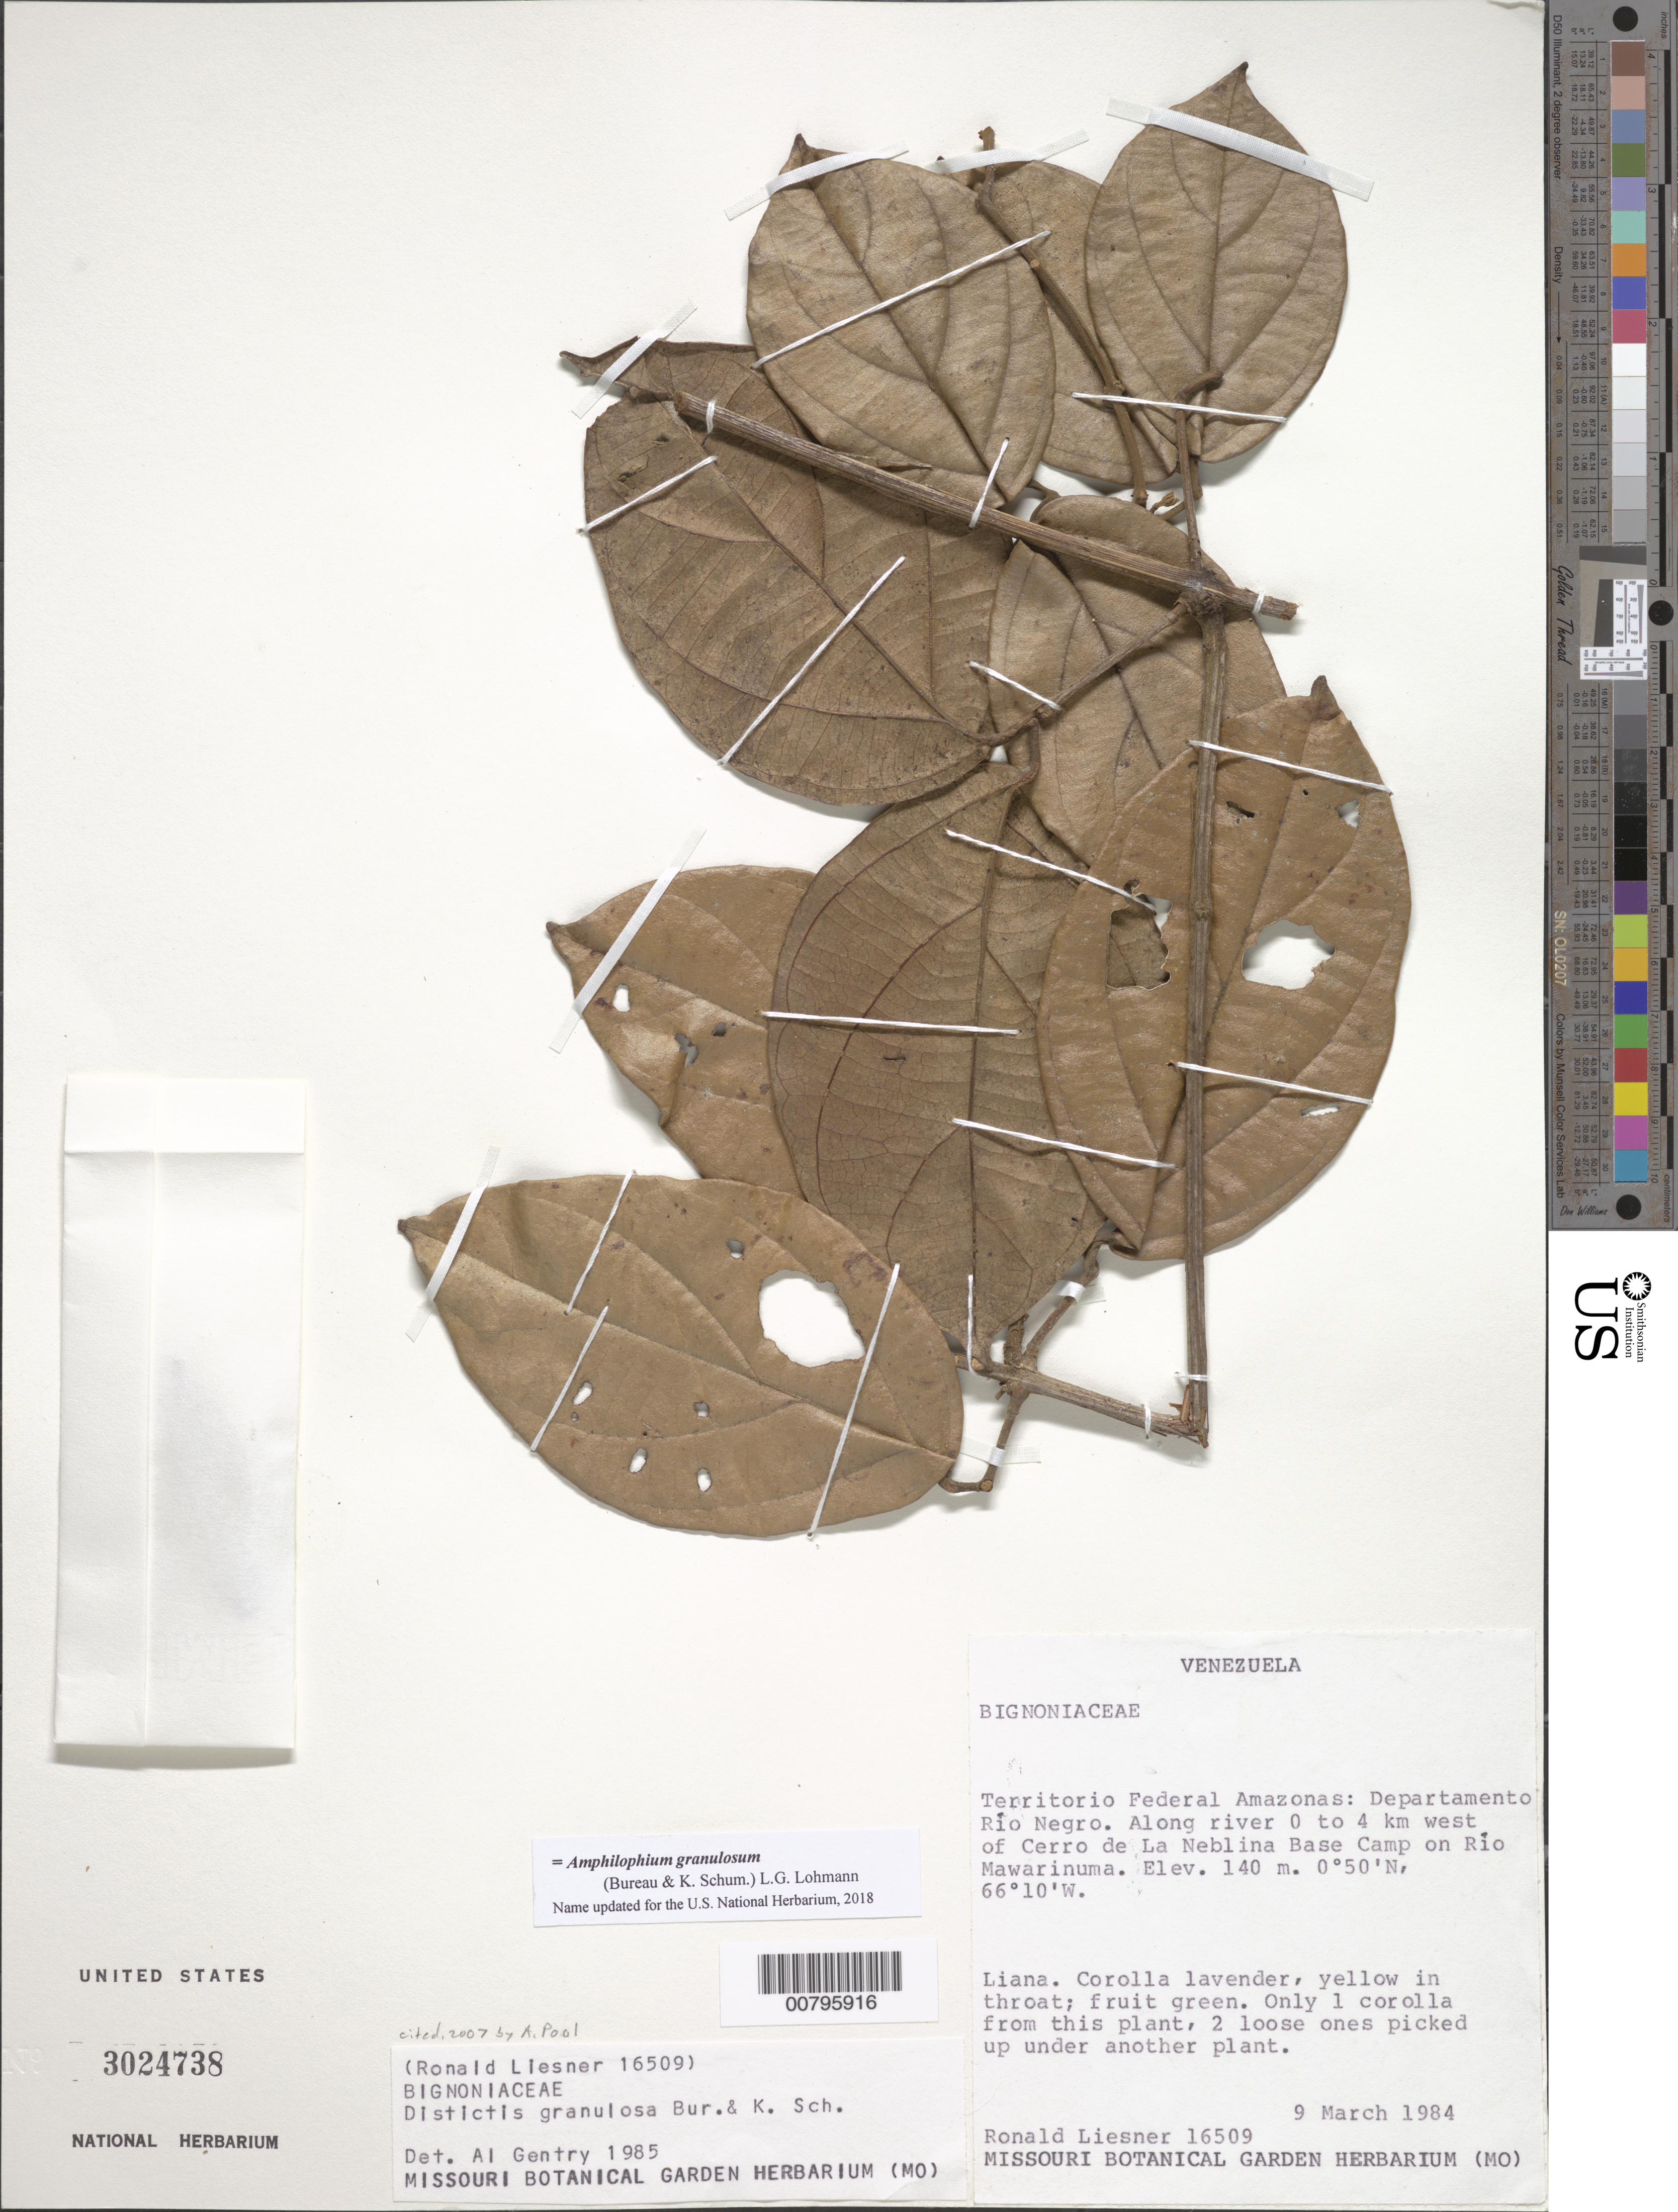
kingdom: Plantae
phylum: Tracheophyta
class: Magnoliopsida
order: Lamiales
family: Bignoniaceae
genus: Amphilophium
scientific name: Amphilophium granulosum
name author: (Bureau & K. Schum.) L.G. Lohmann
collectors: R. L. Liesner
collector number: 16509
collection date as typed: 9-Mar-84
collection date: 1984-03-09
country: Venezuela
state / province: Amazonas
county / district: Río Negro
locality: Río Mawarinuma, 0-4 km N of Cerro de La Neblina Base Camp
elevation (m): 140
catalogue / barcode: US 3024738